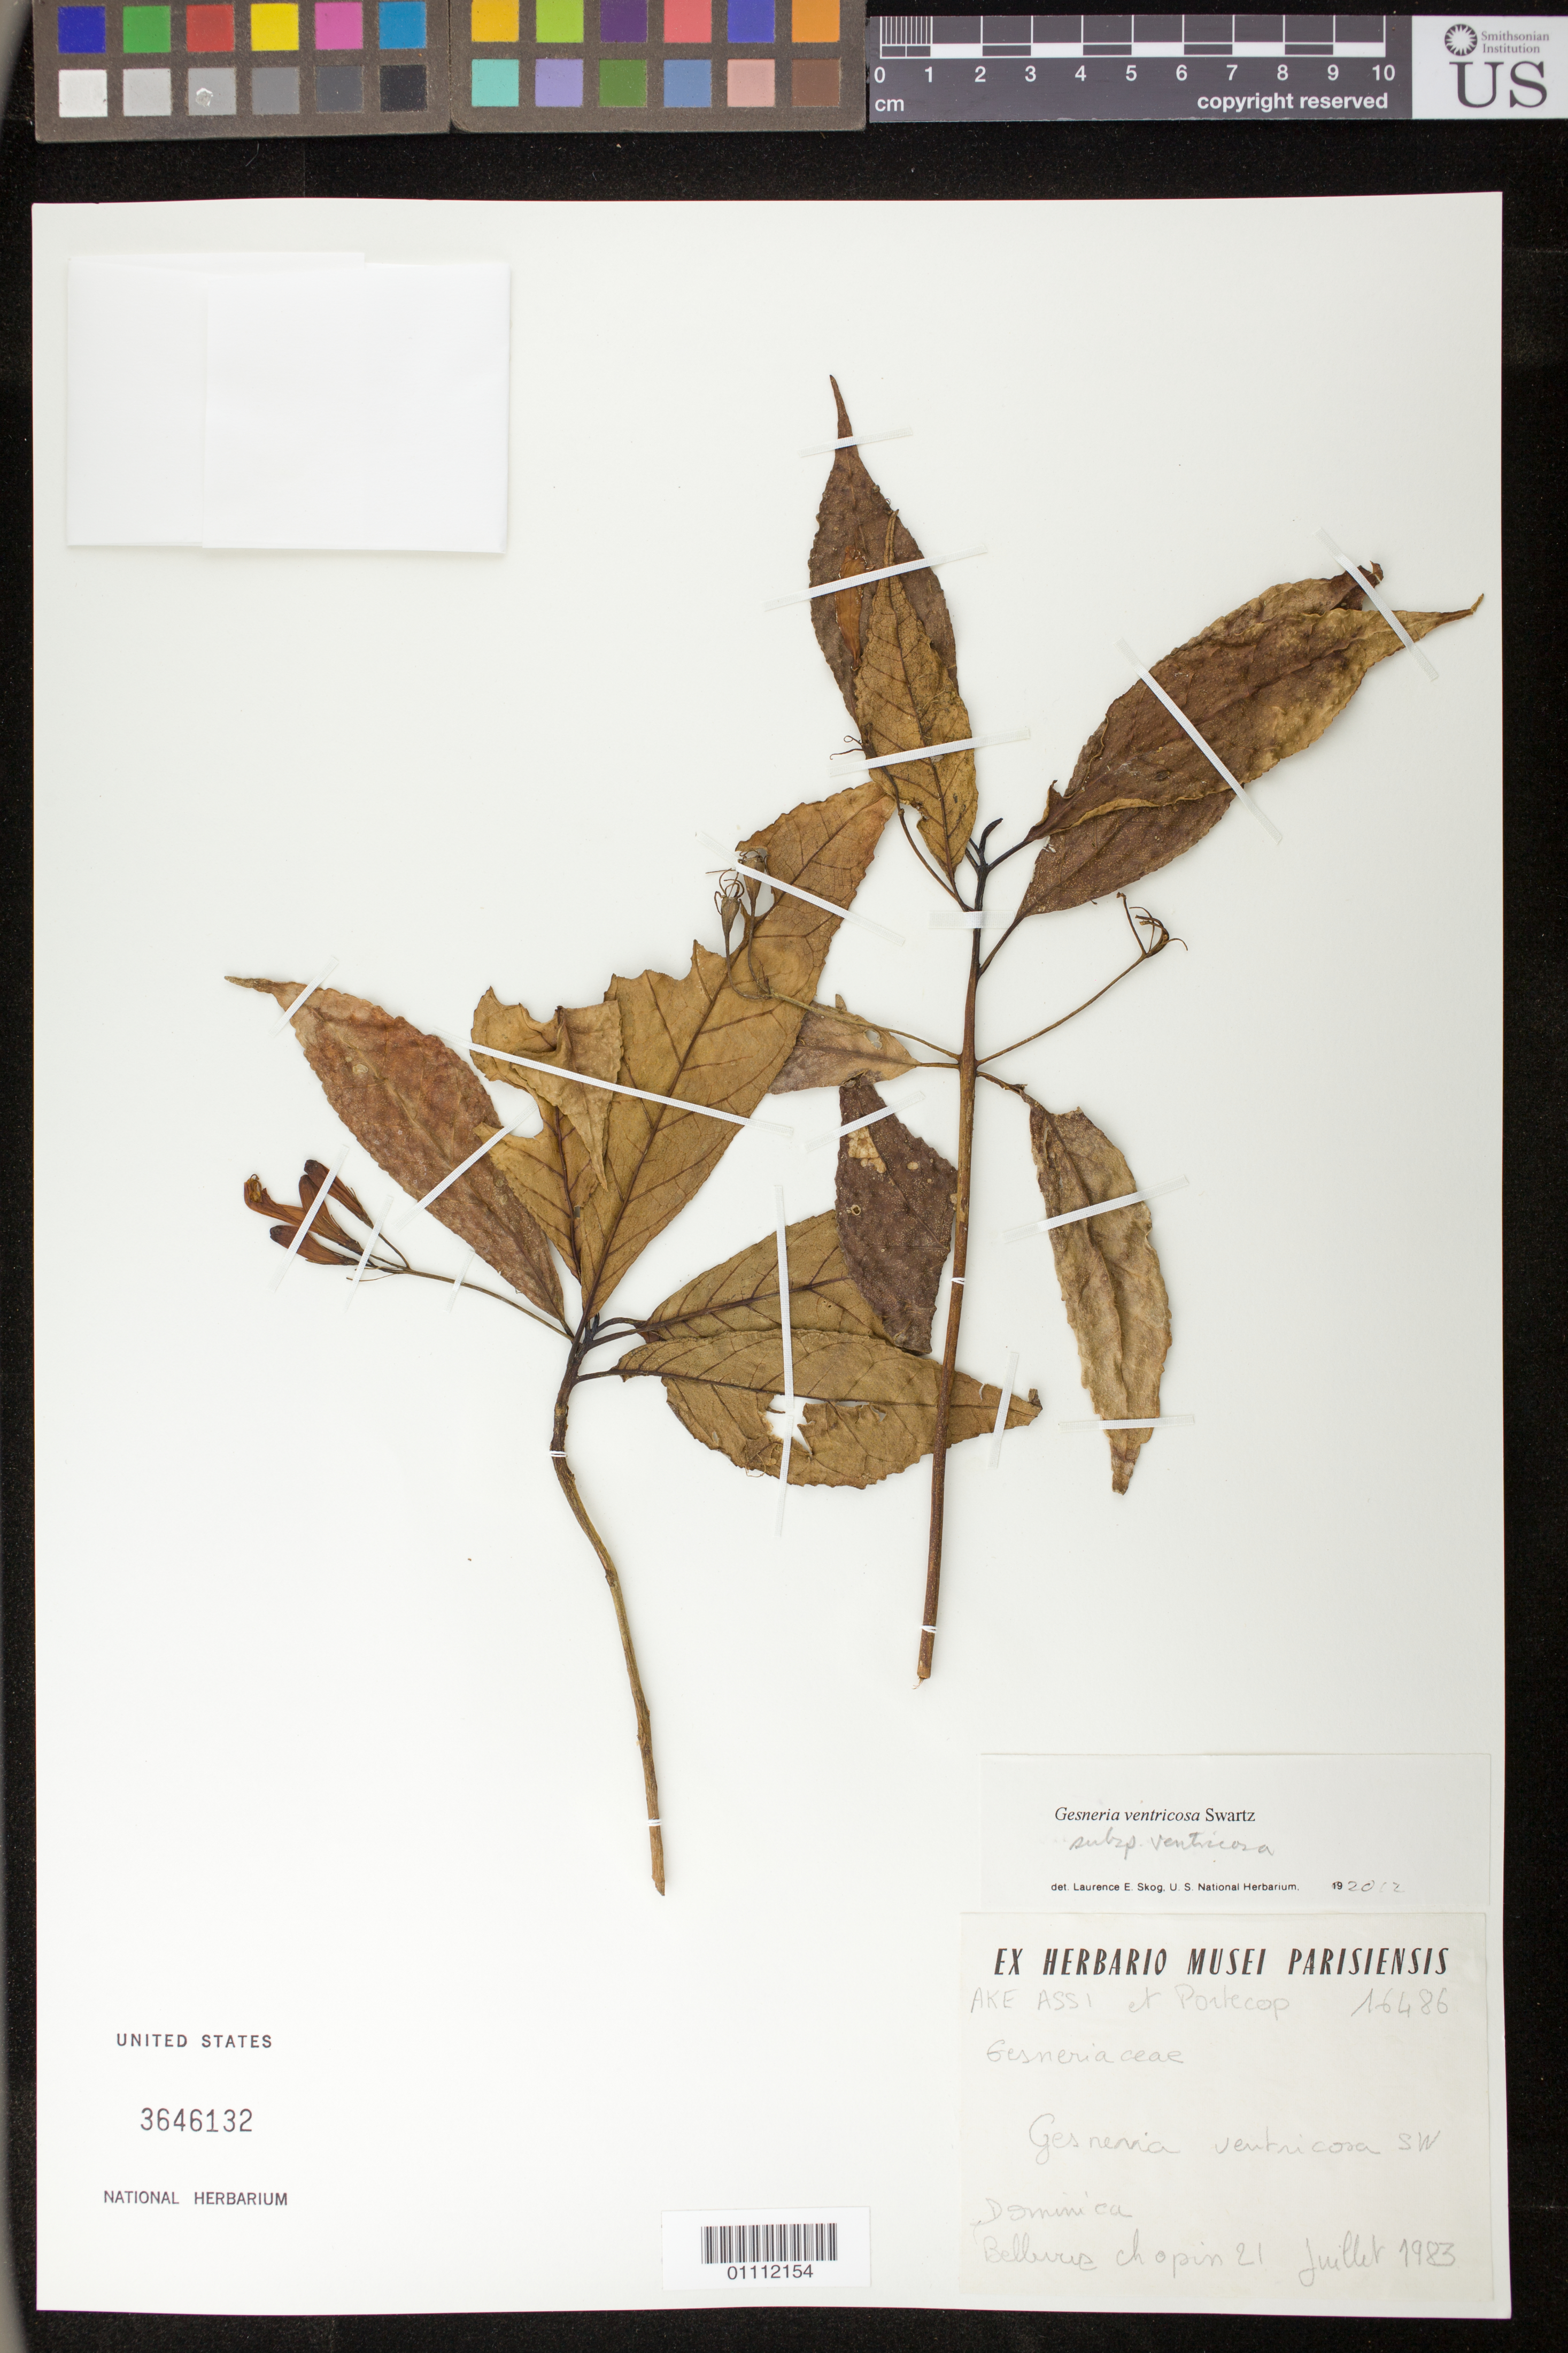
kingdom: Plantae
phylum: Tracheophyta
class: Magnoliopsida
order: Lamiales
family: Gesneriaceae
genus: Gesneria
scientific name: Gesneria ventricosa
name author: Hort. Berol. ex Hanst.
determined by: Skog, Laurence E.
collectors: -. Ake-Assi & -. Portecop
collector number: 16486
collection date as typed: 21 Jul 1983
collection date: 1983-07-21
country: Dominica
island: Dominica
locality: Bellevue Chopin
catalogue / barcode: US 3646132